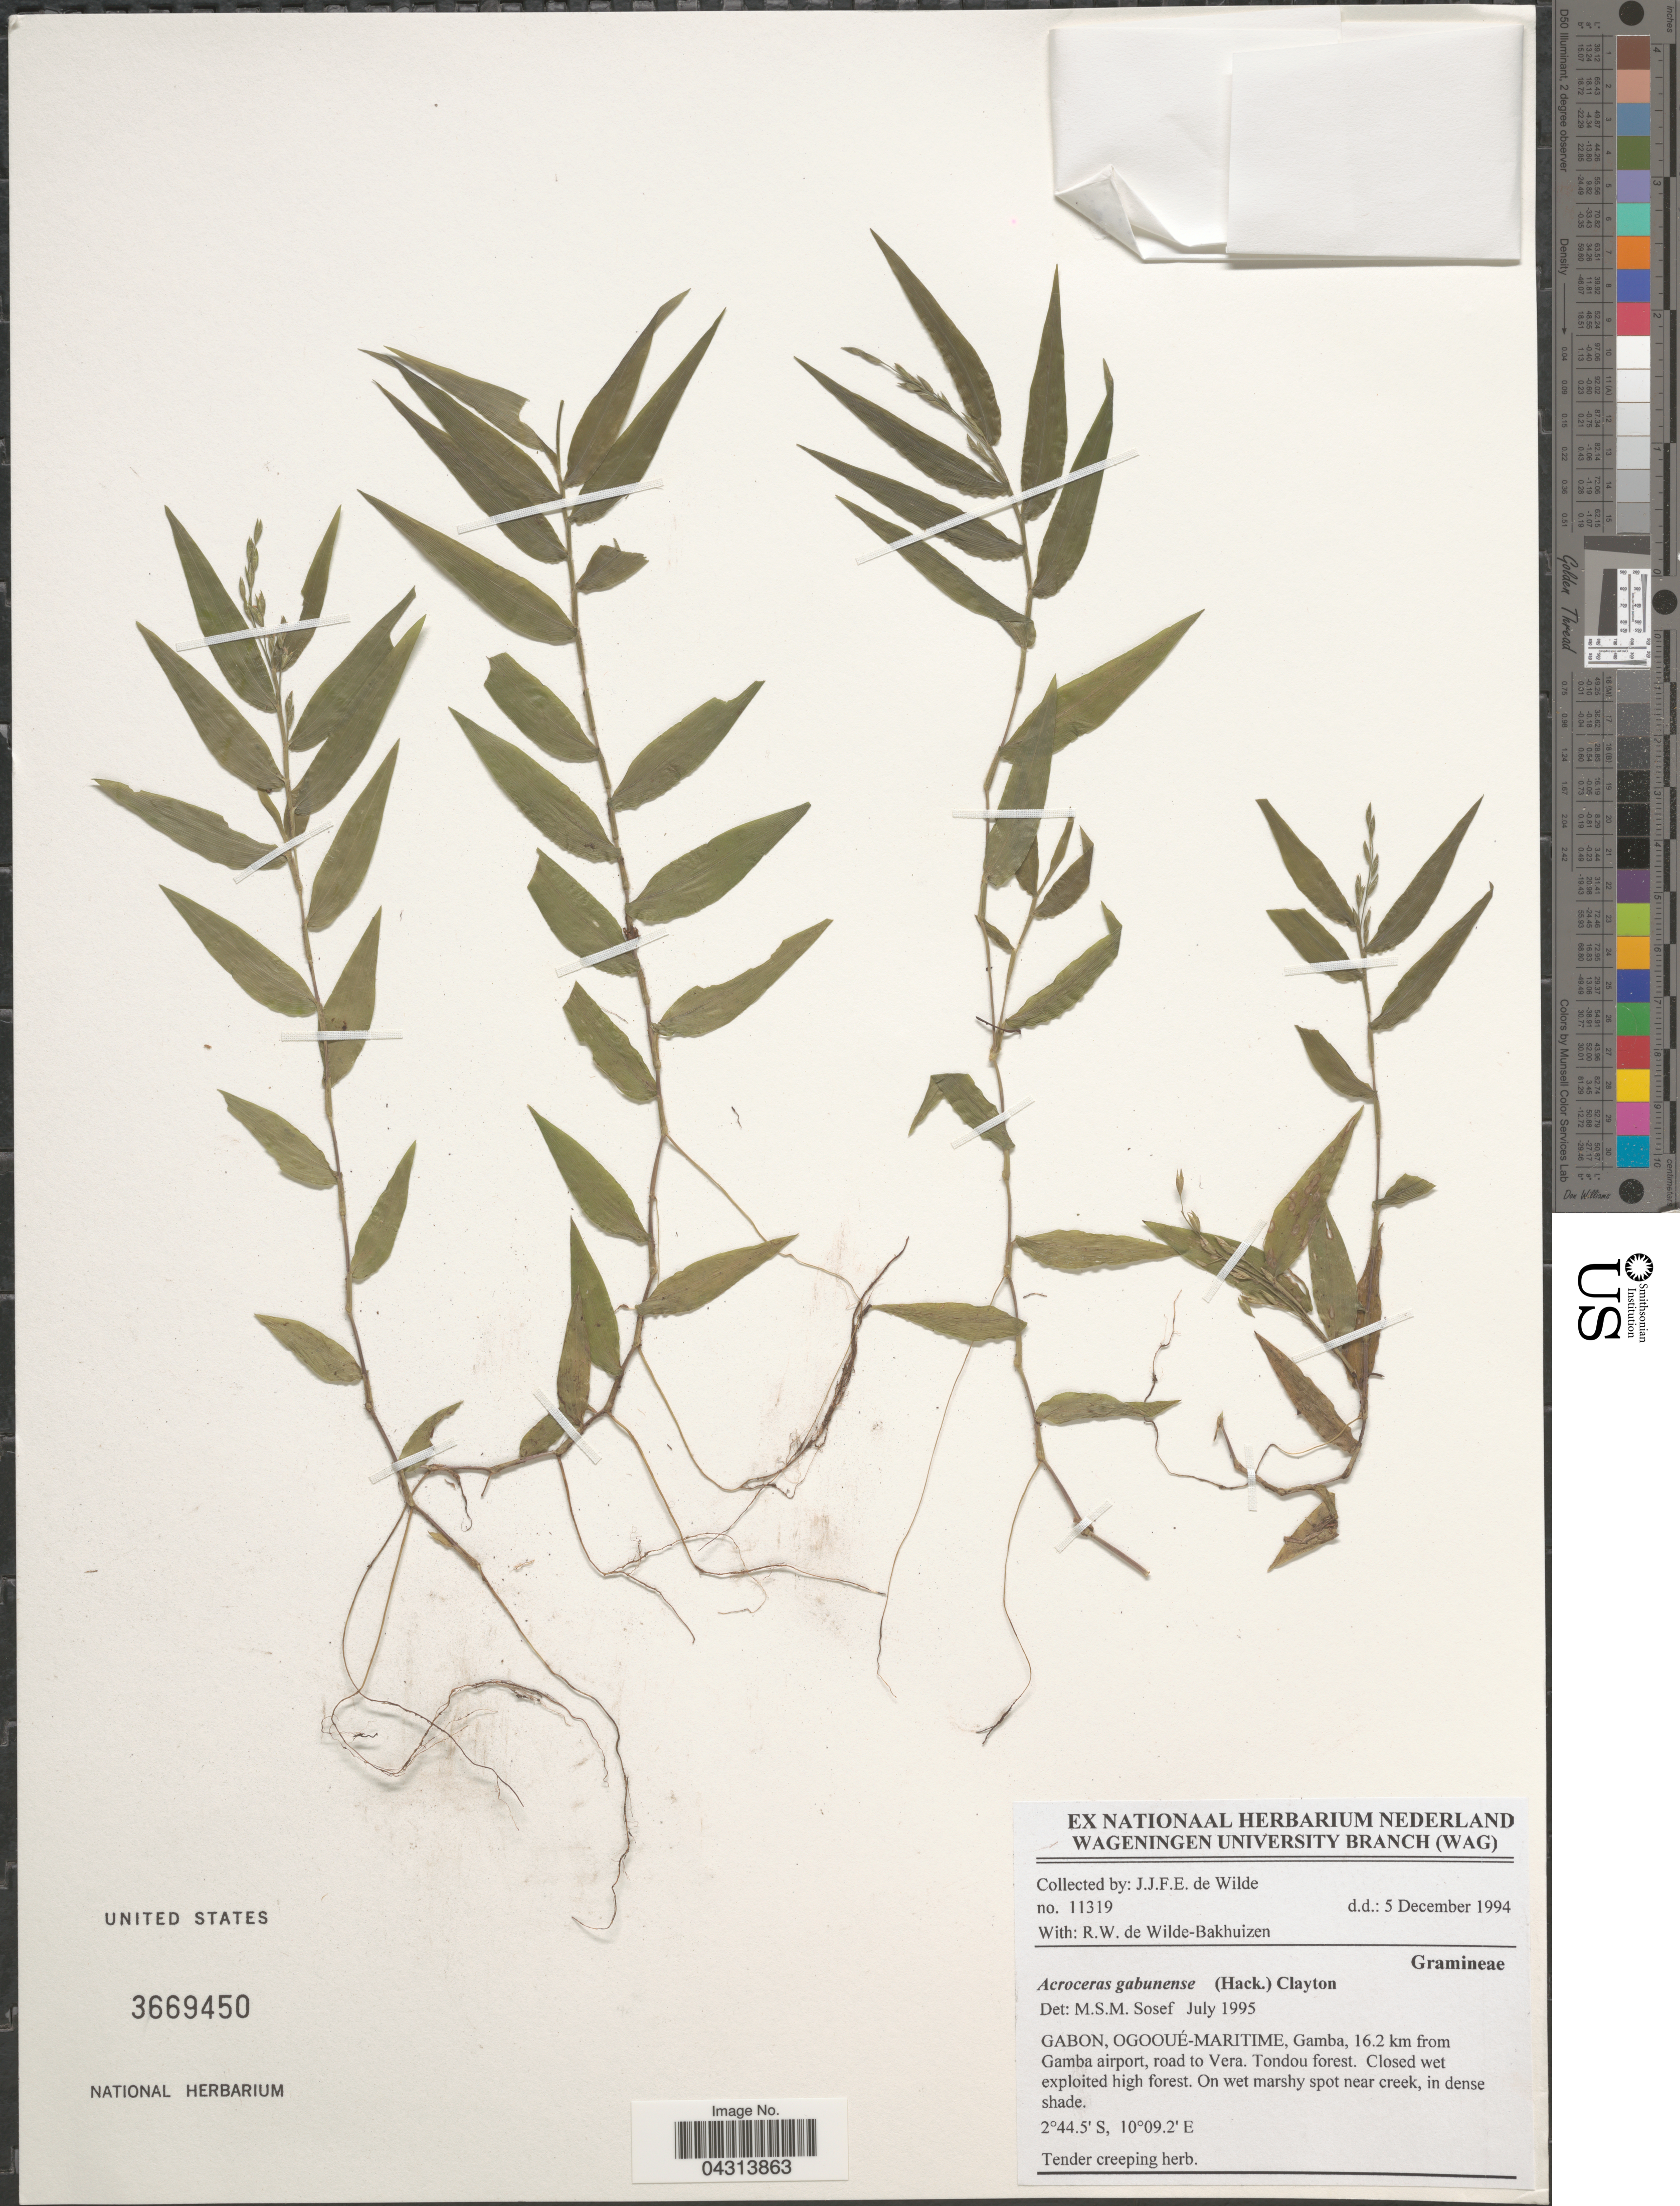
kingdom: Plantae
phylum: Tracheophyta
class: Liliopsida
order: Poales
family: Poaceae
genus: Acroceras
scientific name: Acroceras gabunense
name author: (Hack.) Clayton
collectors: J.J. de Wilde & R. Wilde-Bakhuizen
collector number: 11319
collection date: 1994-12-05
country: Gabon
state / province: Ogooue-Maritime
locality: Gamba, 16.2 km from Gamba airport, road to Vera. Tondou forest.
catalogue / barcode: US 3669450